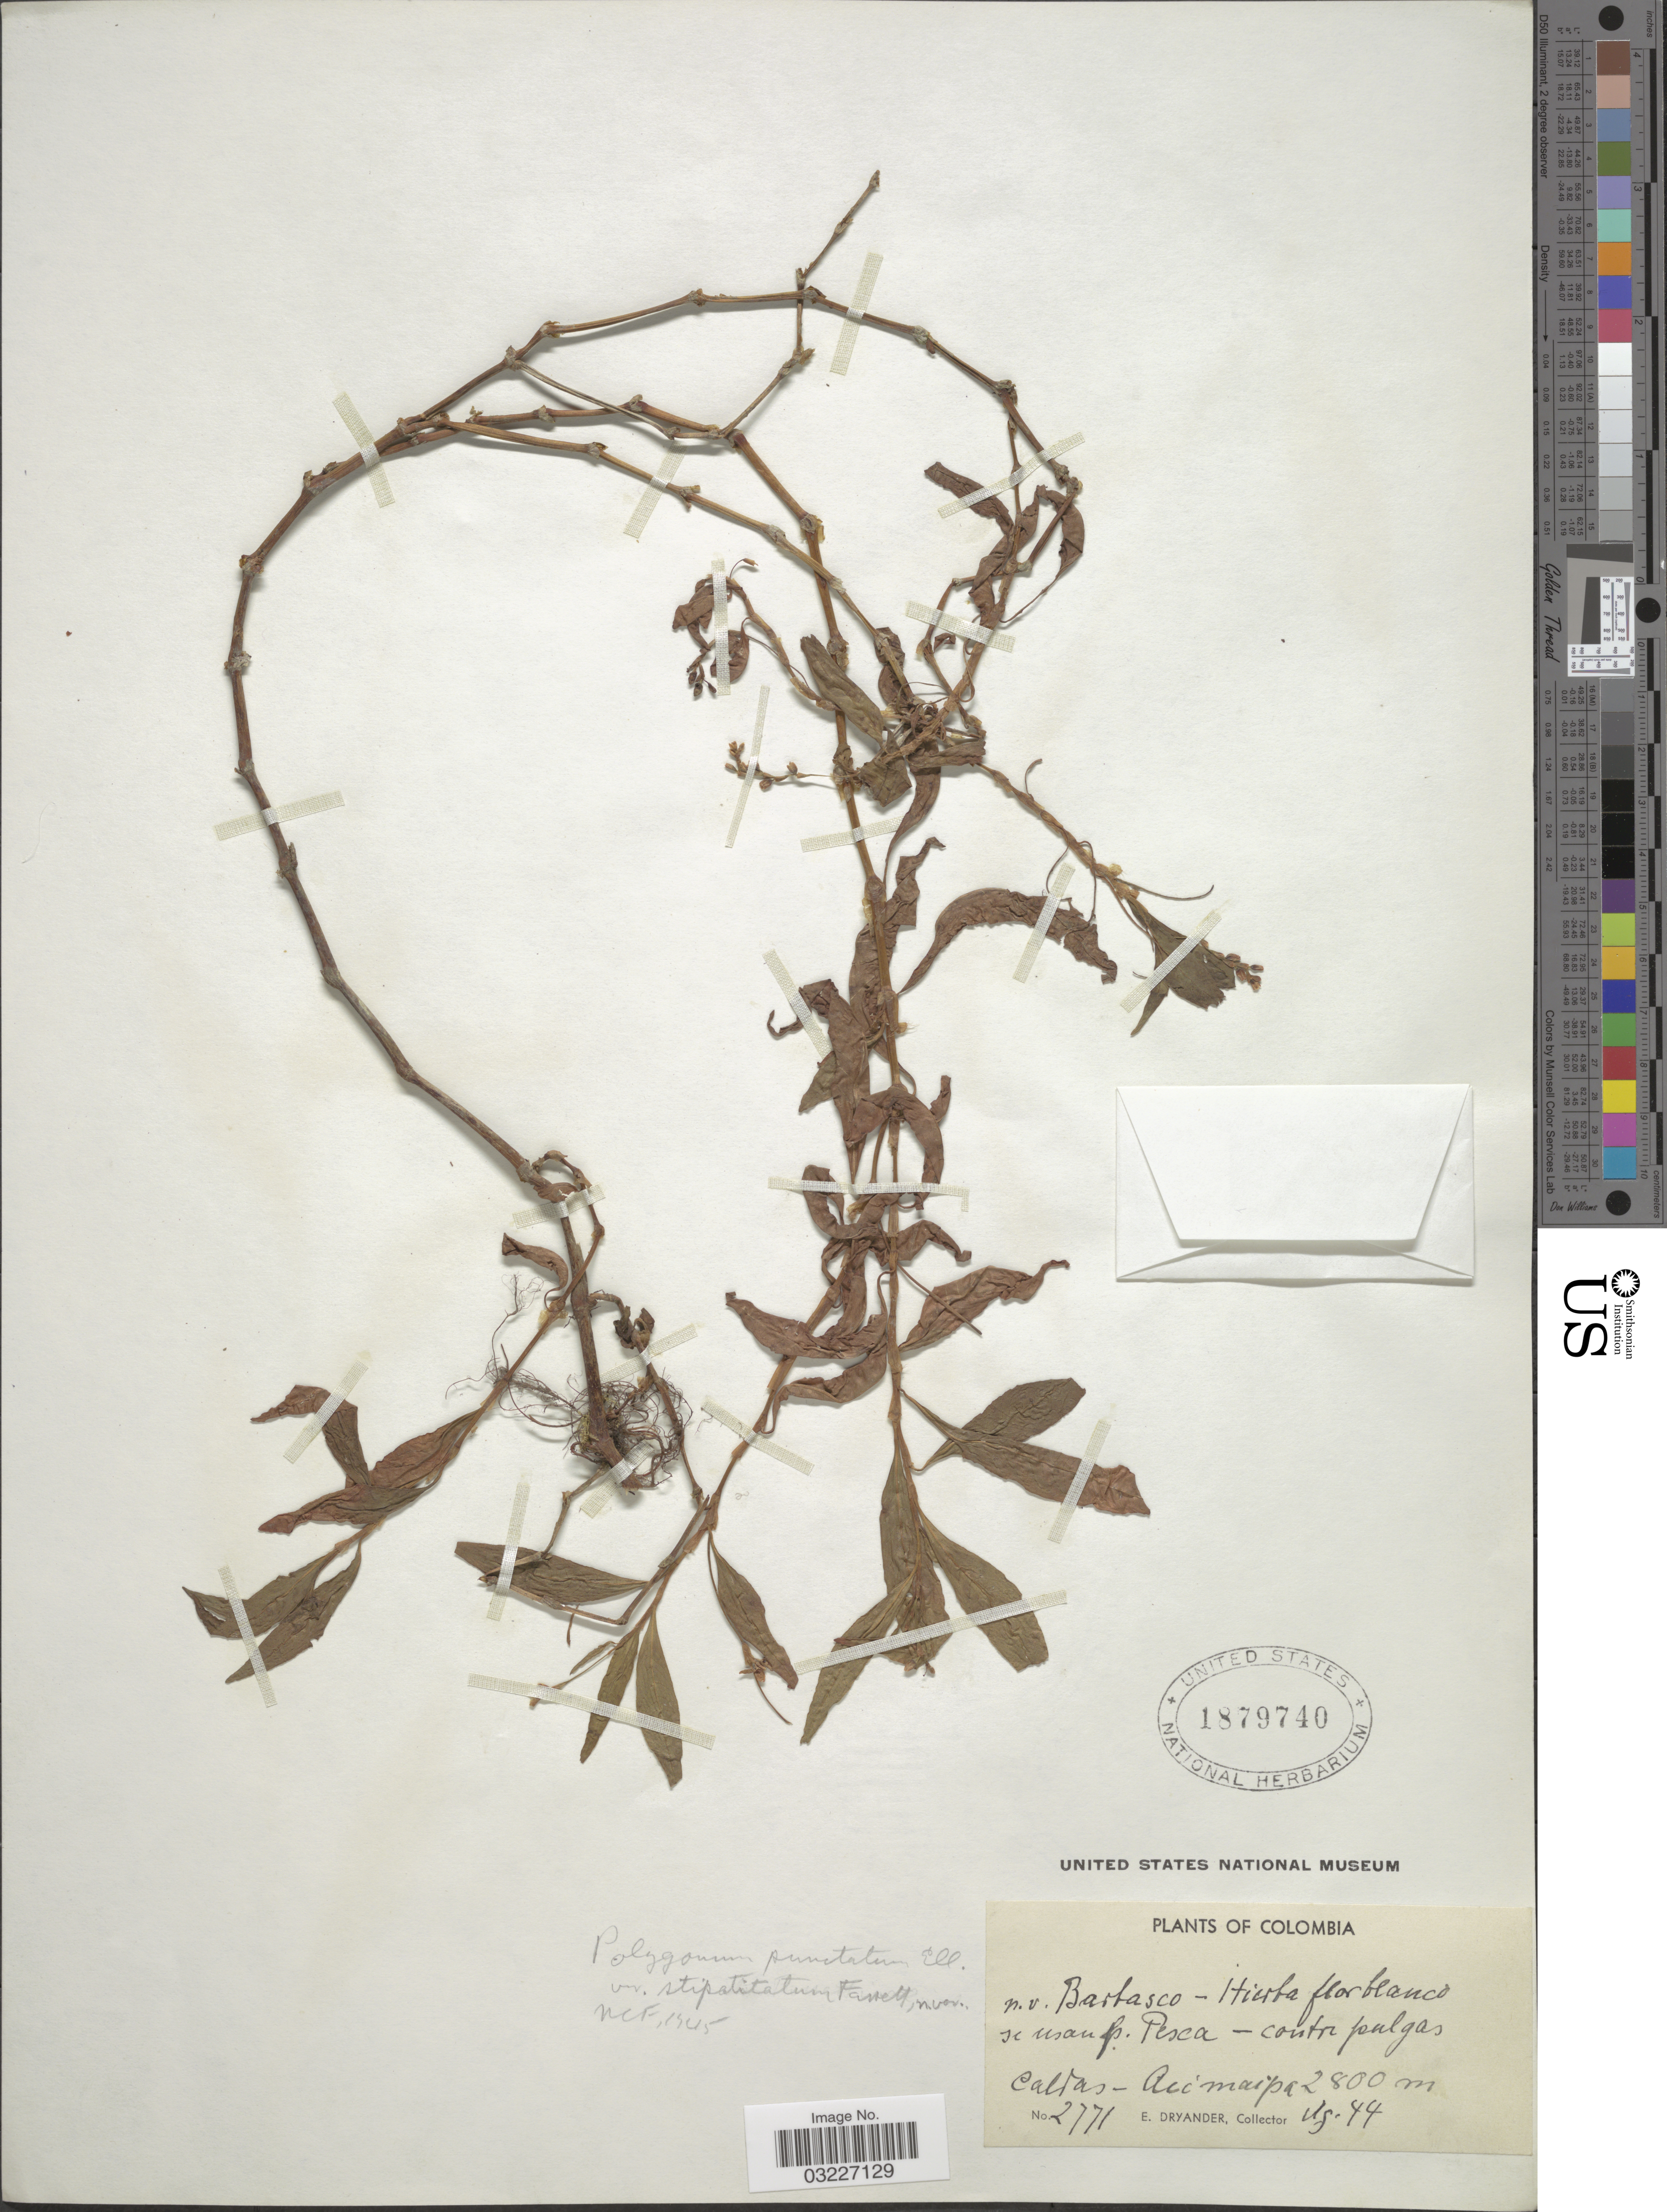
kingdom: Plantae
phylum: Tracheophyta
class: Magnoliopsida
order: Caryophyllales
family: Polygonaceae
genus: Persicaria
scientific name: Persicaria punctata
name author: (Elliott) Small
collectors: E. Dryander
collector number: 2771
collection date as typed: Transcribed d/m/y: /8/44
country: Colombia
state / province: Caldas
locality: Acimaipa.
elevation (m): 2800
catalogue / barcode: US 1879740